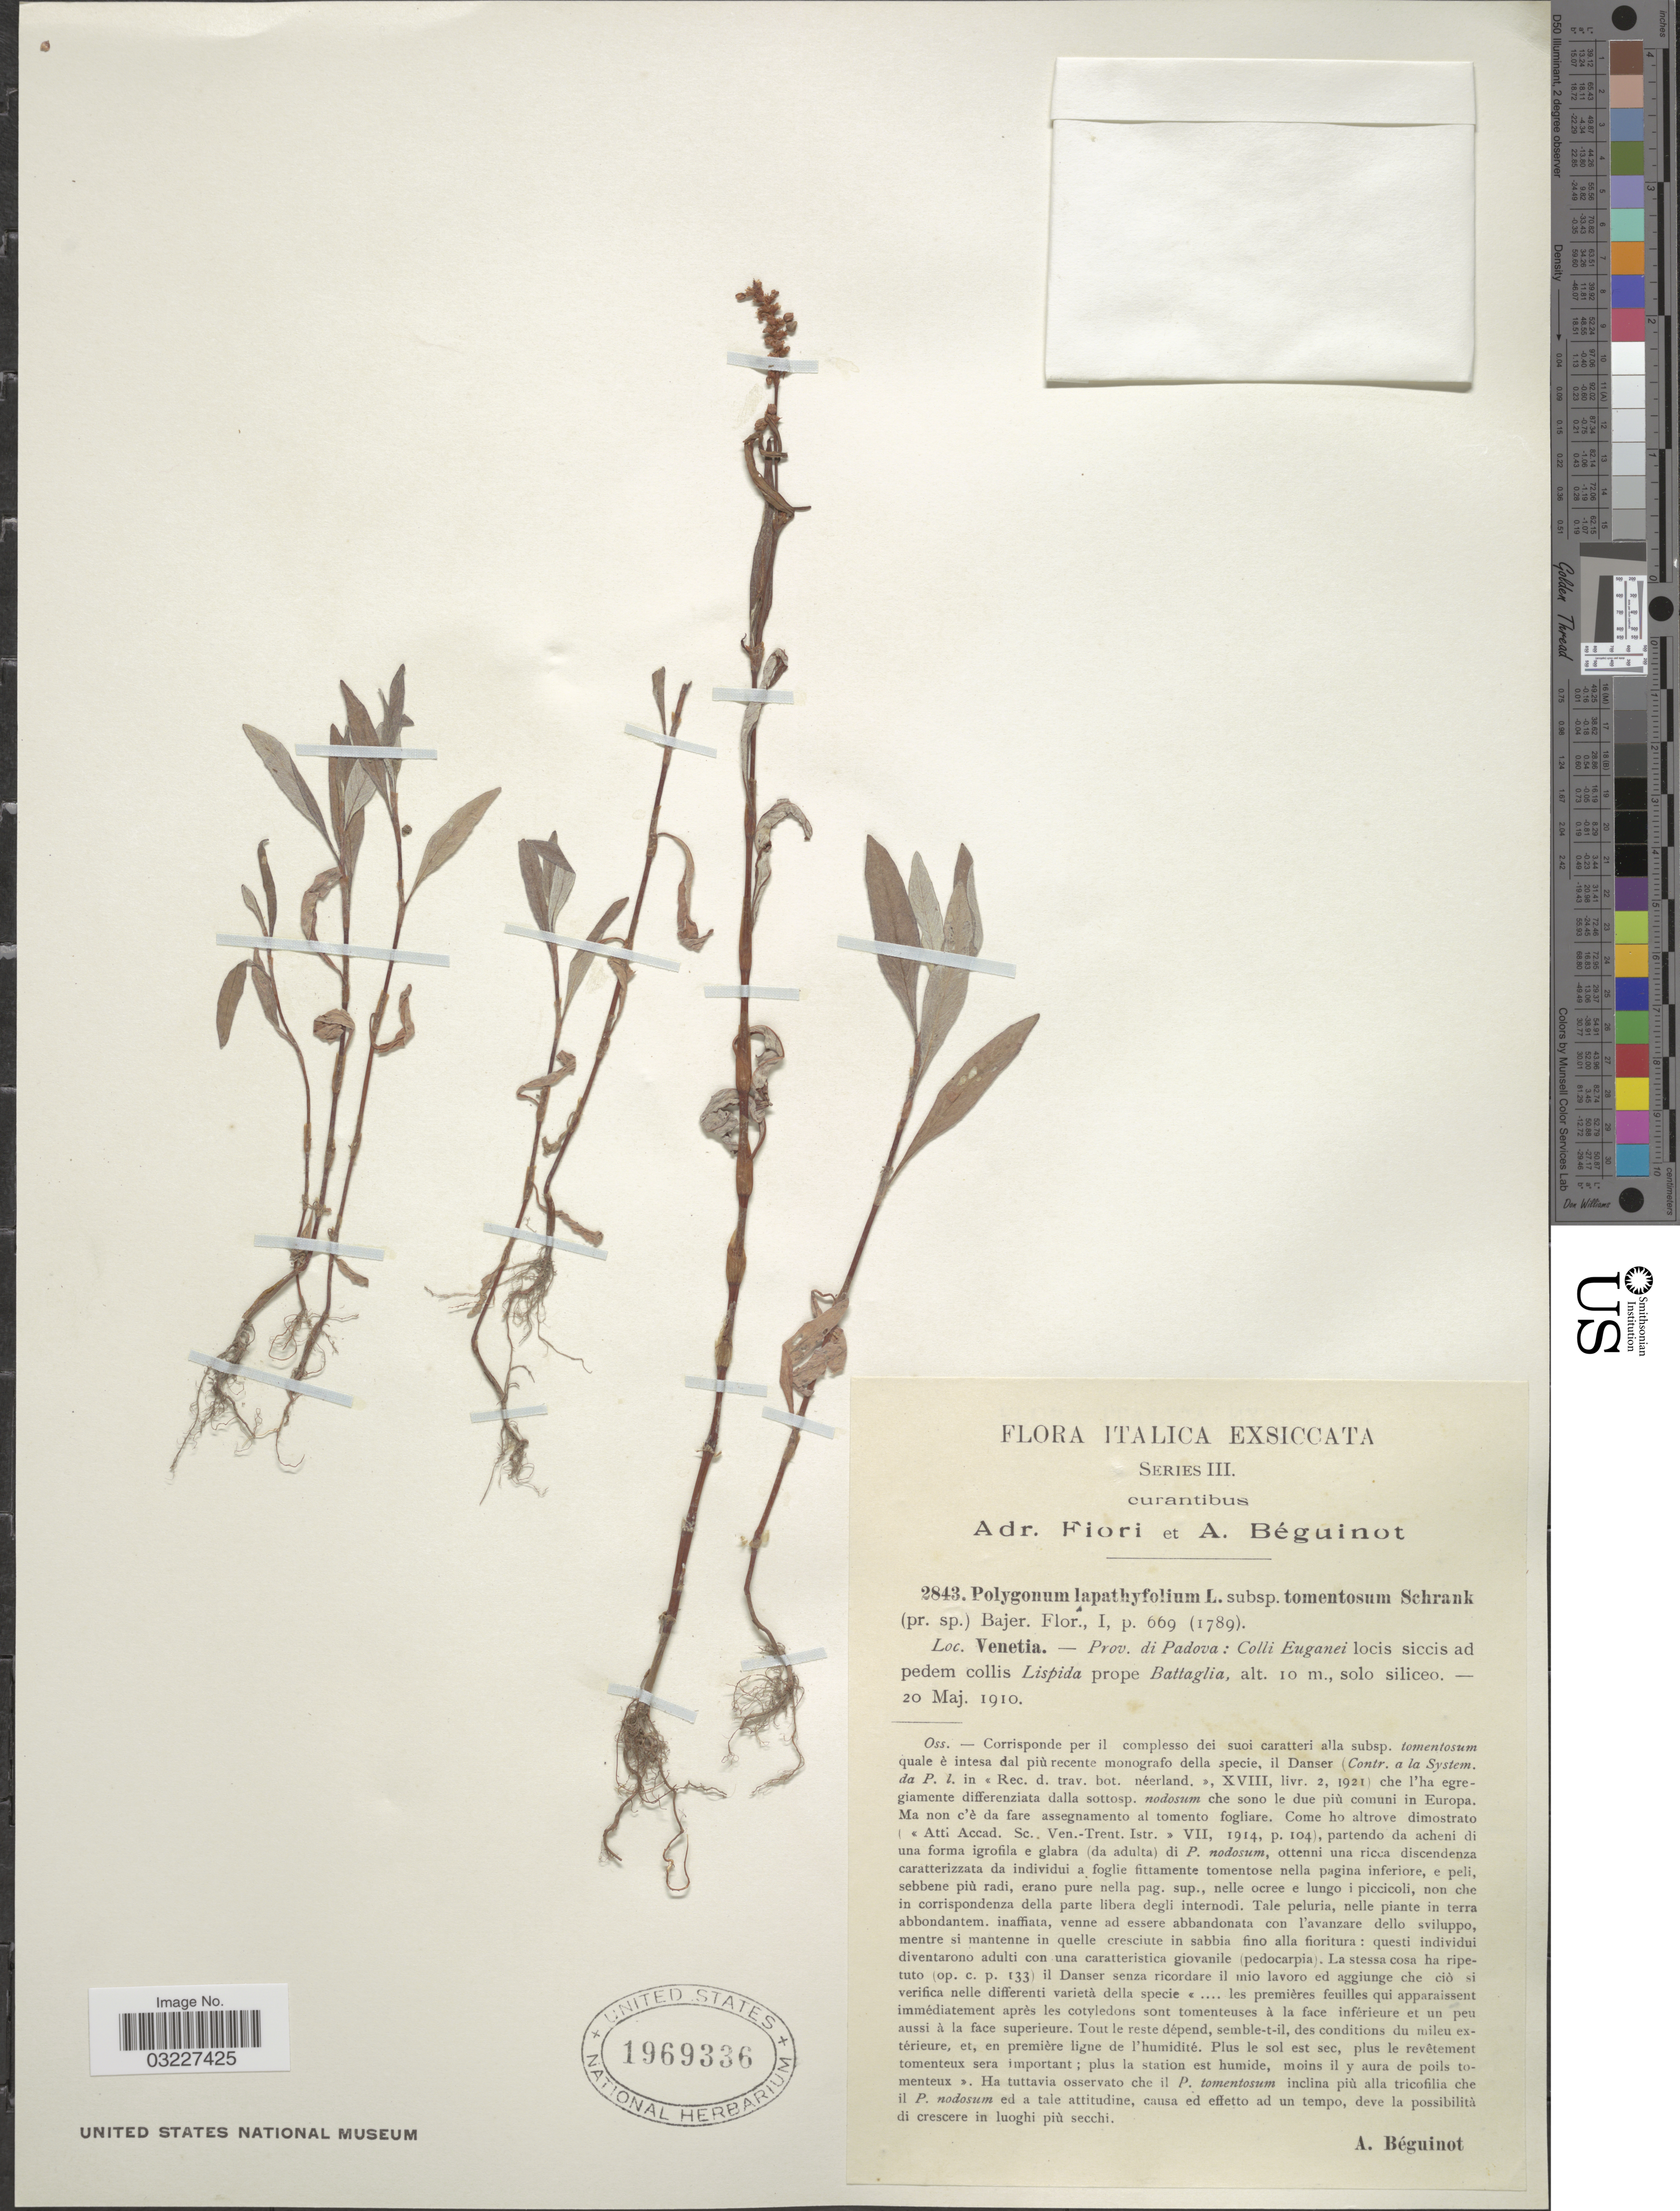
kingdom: Plantae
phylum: Tracheophyta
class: Magnoliopsida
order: Caryophyllales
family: Polygonaceae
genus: Polygonum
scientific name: Polygonum lapathifolium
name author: L.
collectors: A. Béguinot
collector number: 2843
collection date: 1910-05-20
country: Italy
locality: Italica Exsiccata, Venetia. - Prov. di Padova: Colli Euganei locis siccis ad pedem collis Lispida prope Battaglia.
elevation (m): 10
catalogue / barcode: US 1969336